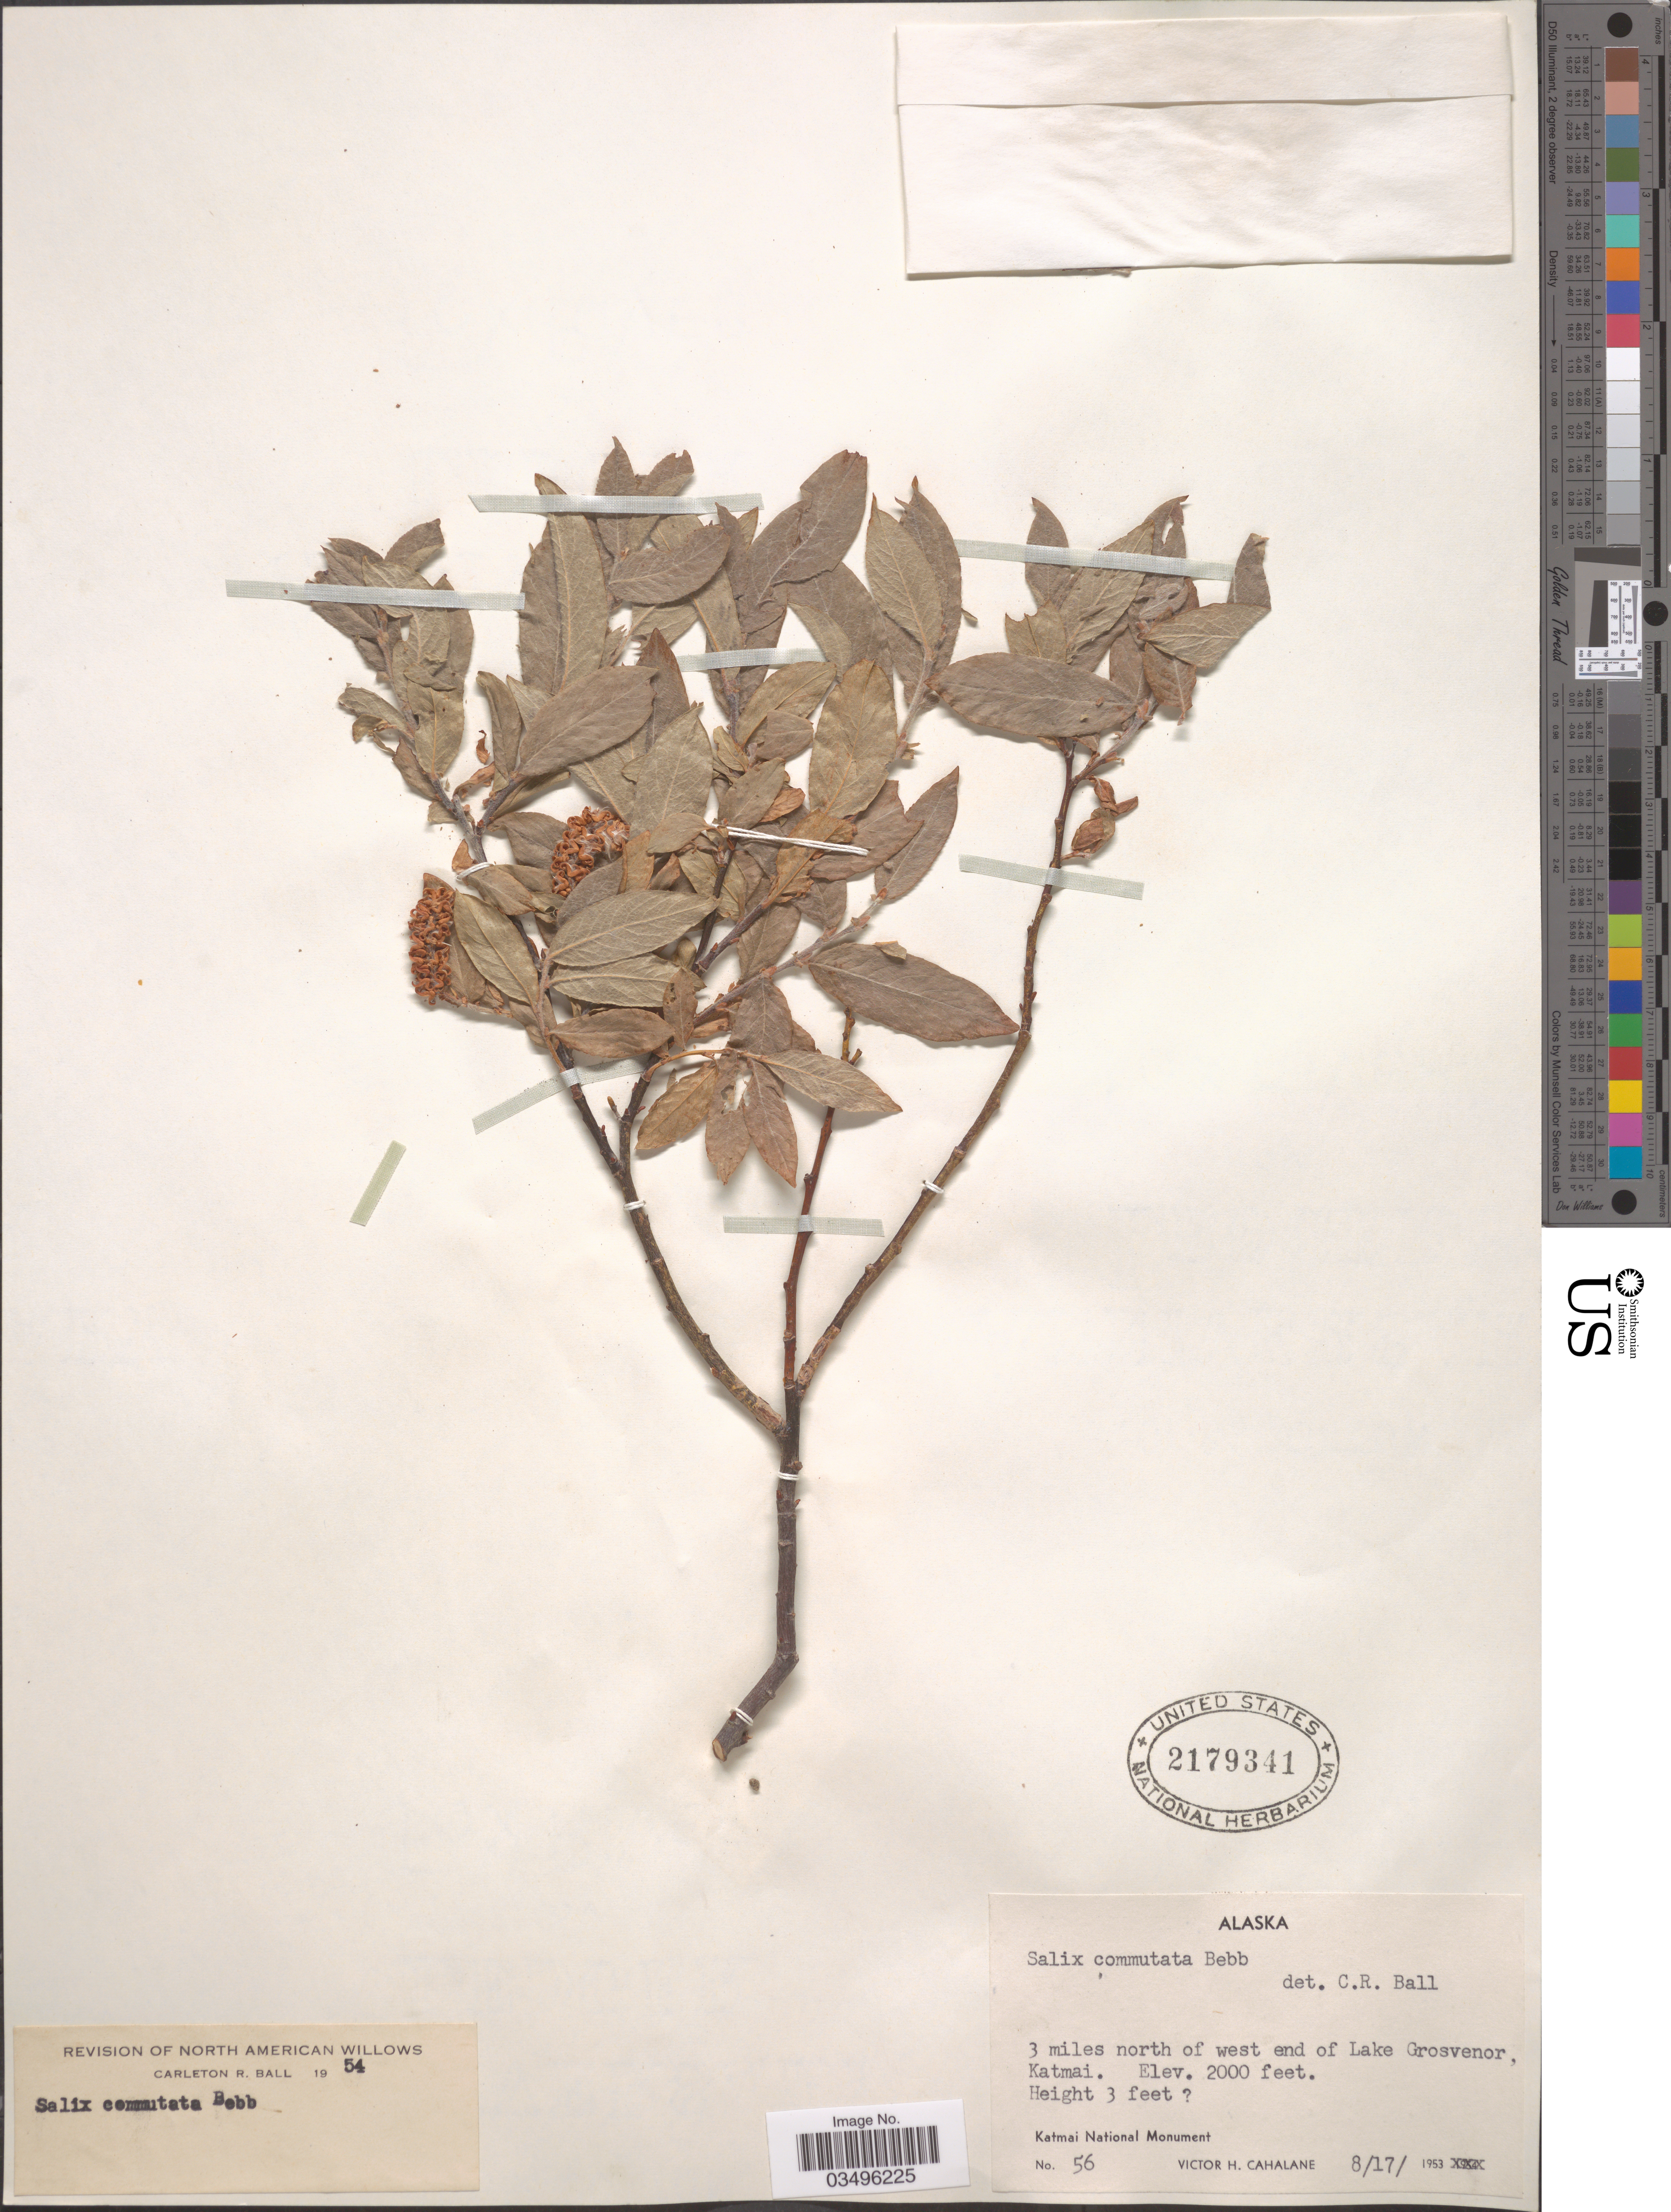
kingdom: Plantae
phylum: Tracheophyta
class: Magnoliopsida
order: Malpighiales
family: Salicaceae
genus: Salix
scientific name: Salix commutata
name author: Bebb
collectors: V. Cahalane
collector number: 56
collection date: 1953-08-17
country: United States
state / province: Alaska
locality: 3 miles north of west end of Lake Grosvenor, Katmai. Katmai National Monument.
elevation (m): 610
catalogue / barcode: US 2179341